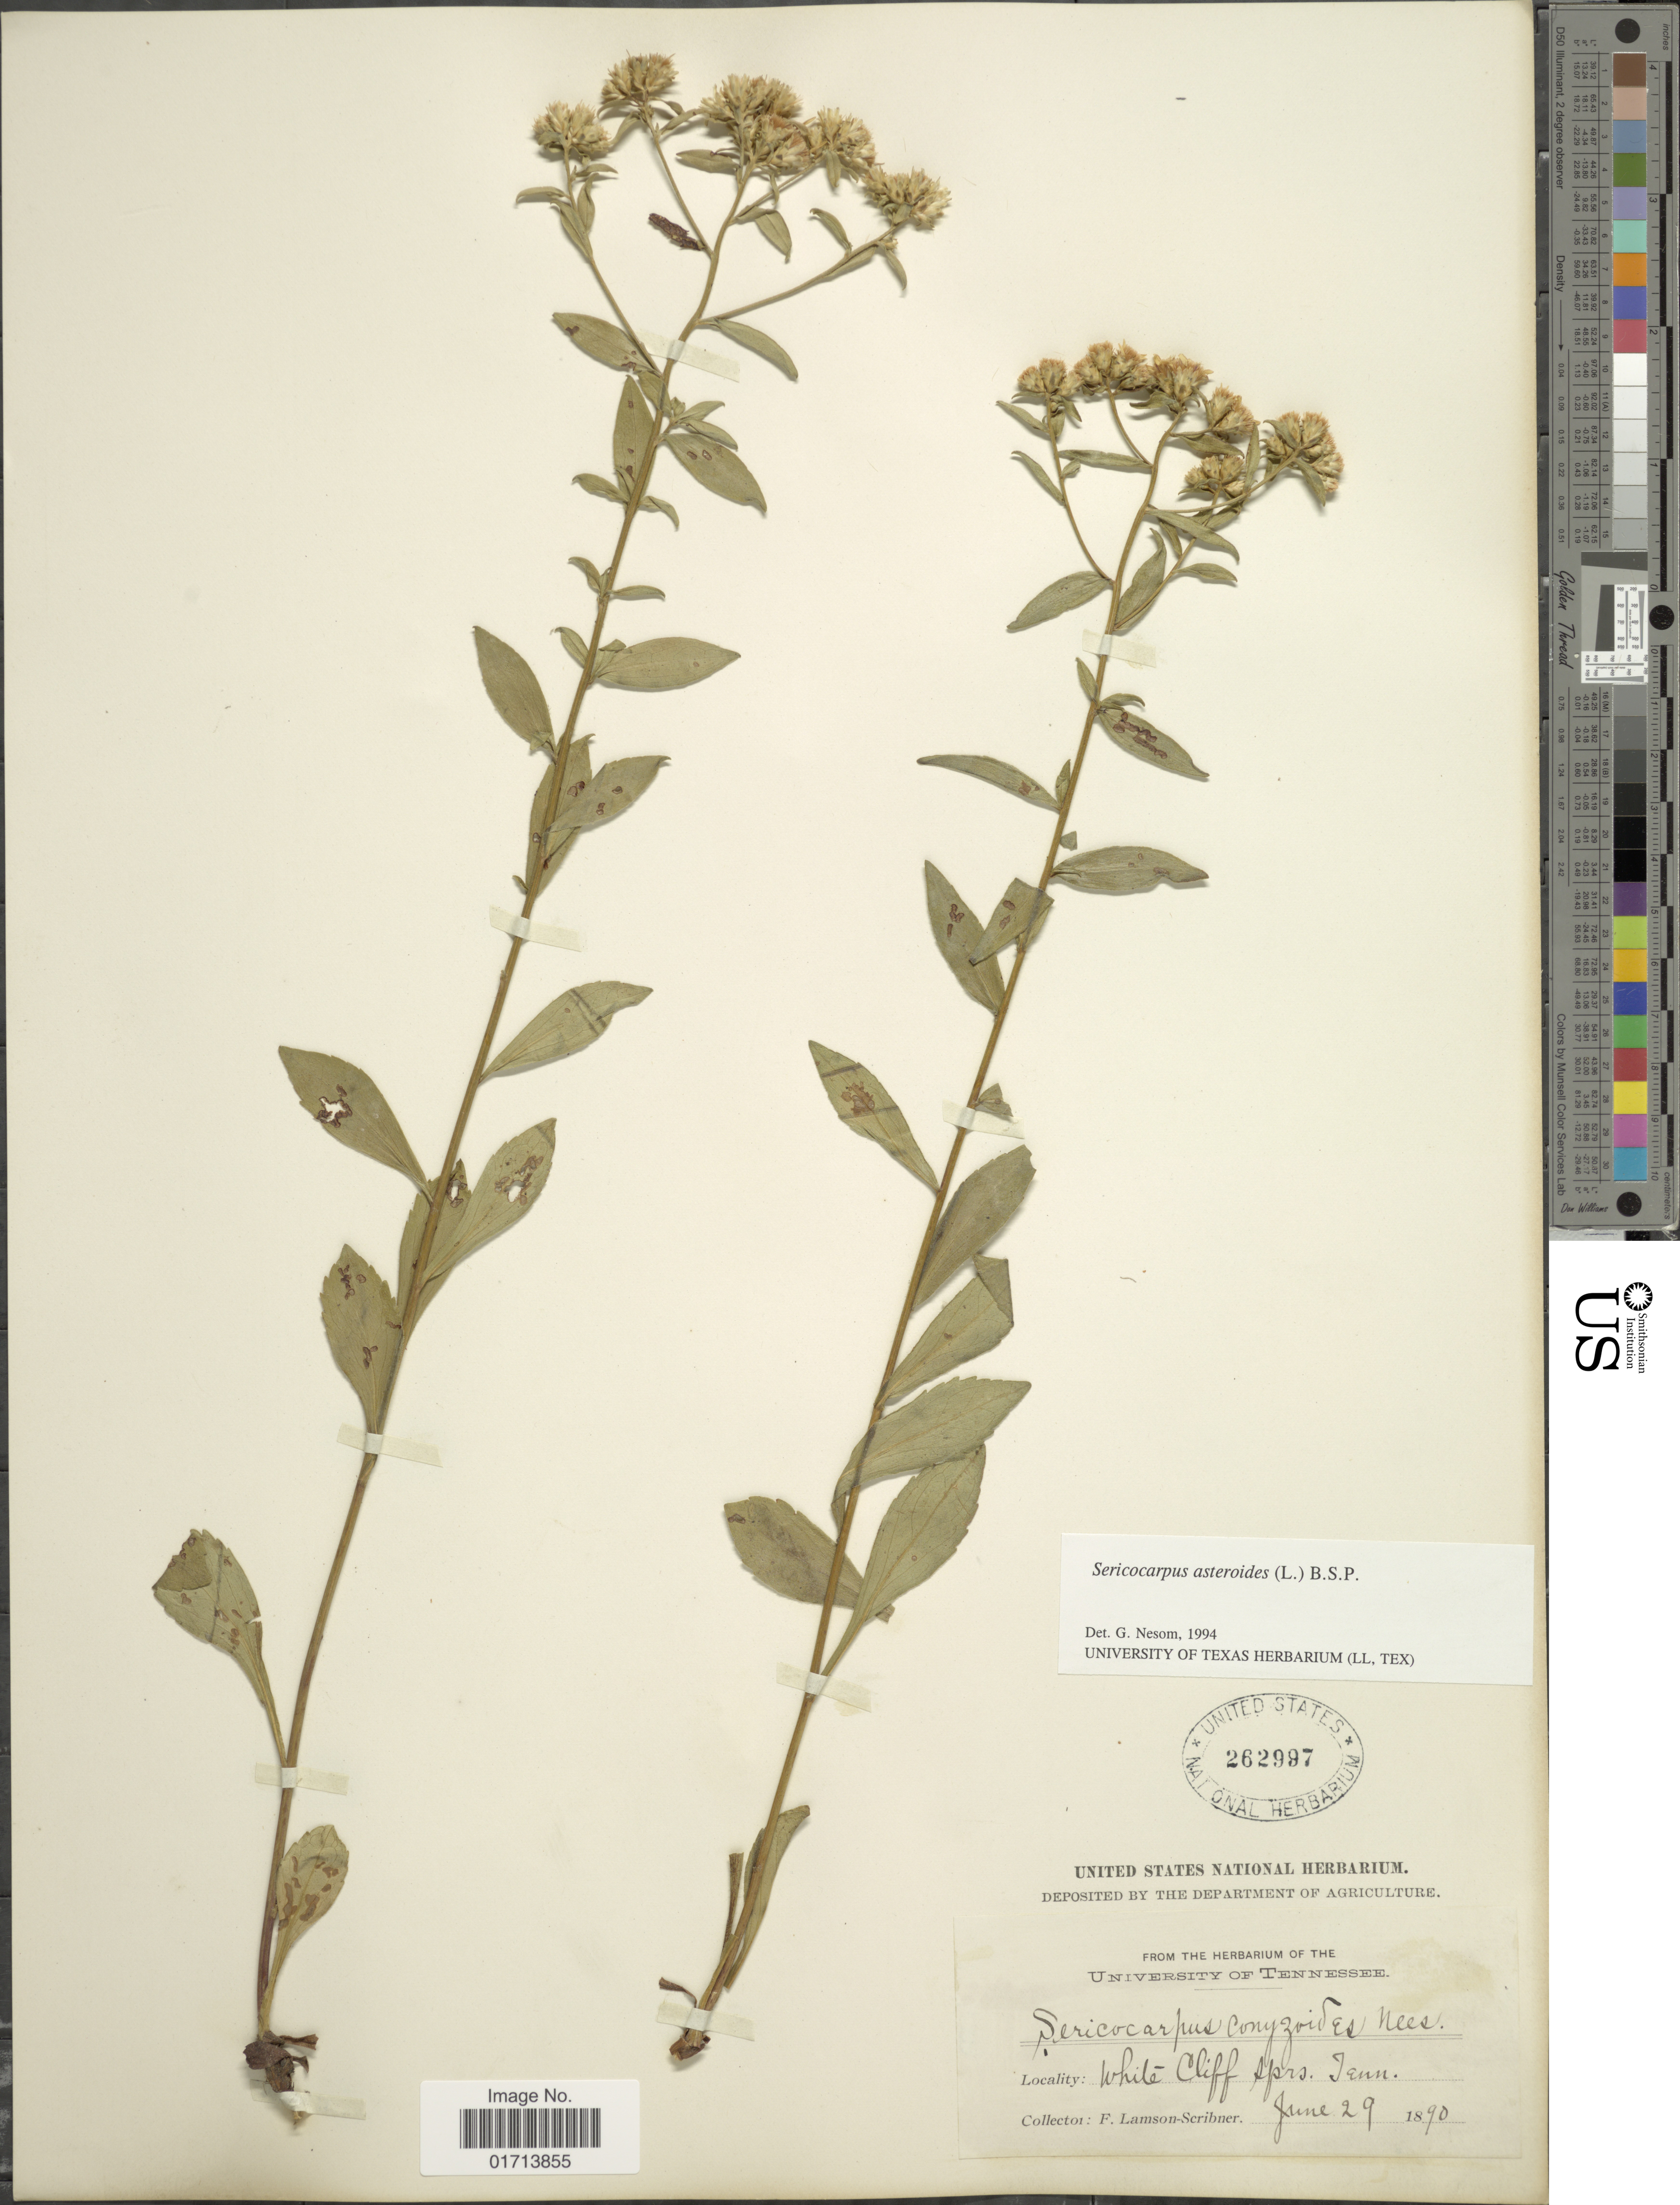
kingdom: Plantae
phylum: Tracheophyta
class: Magnoliopsida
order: Asterales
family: Asteraceae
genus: Sericocarpus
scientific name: Sericocarpus asteroides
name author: (L.) Britton, Stearns & Poggenb.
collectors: F. Lamson-Scribner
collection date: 1890-06-29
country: United States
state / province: Tennessee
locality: White Cliff sprs.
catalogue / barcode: US 262997